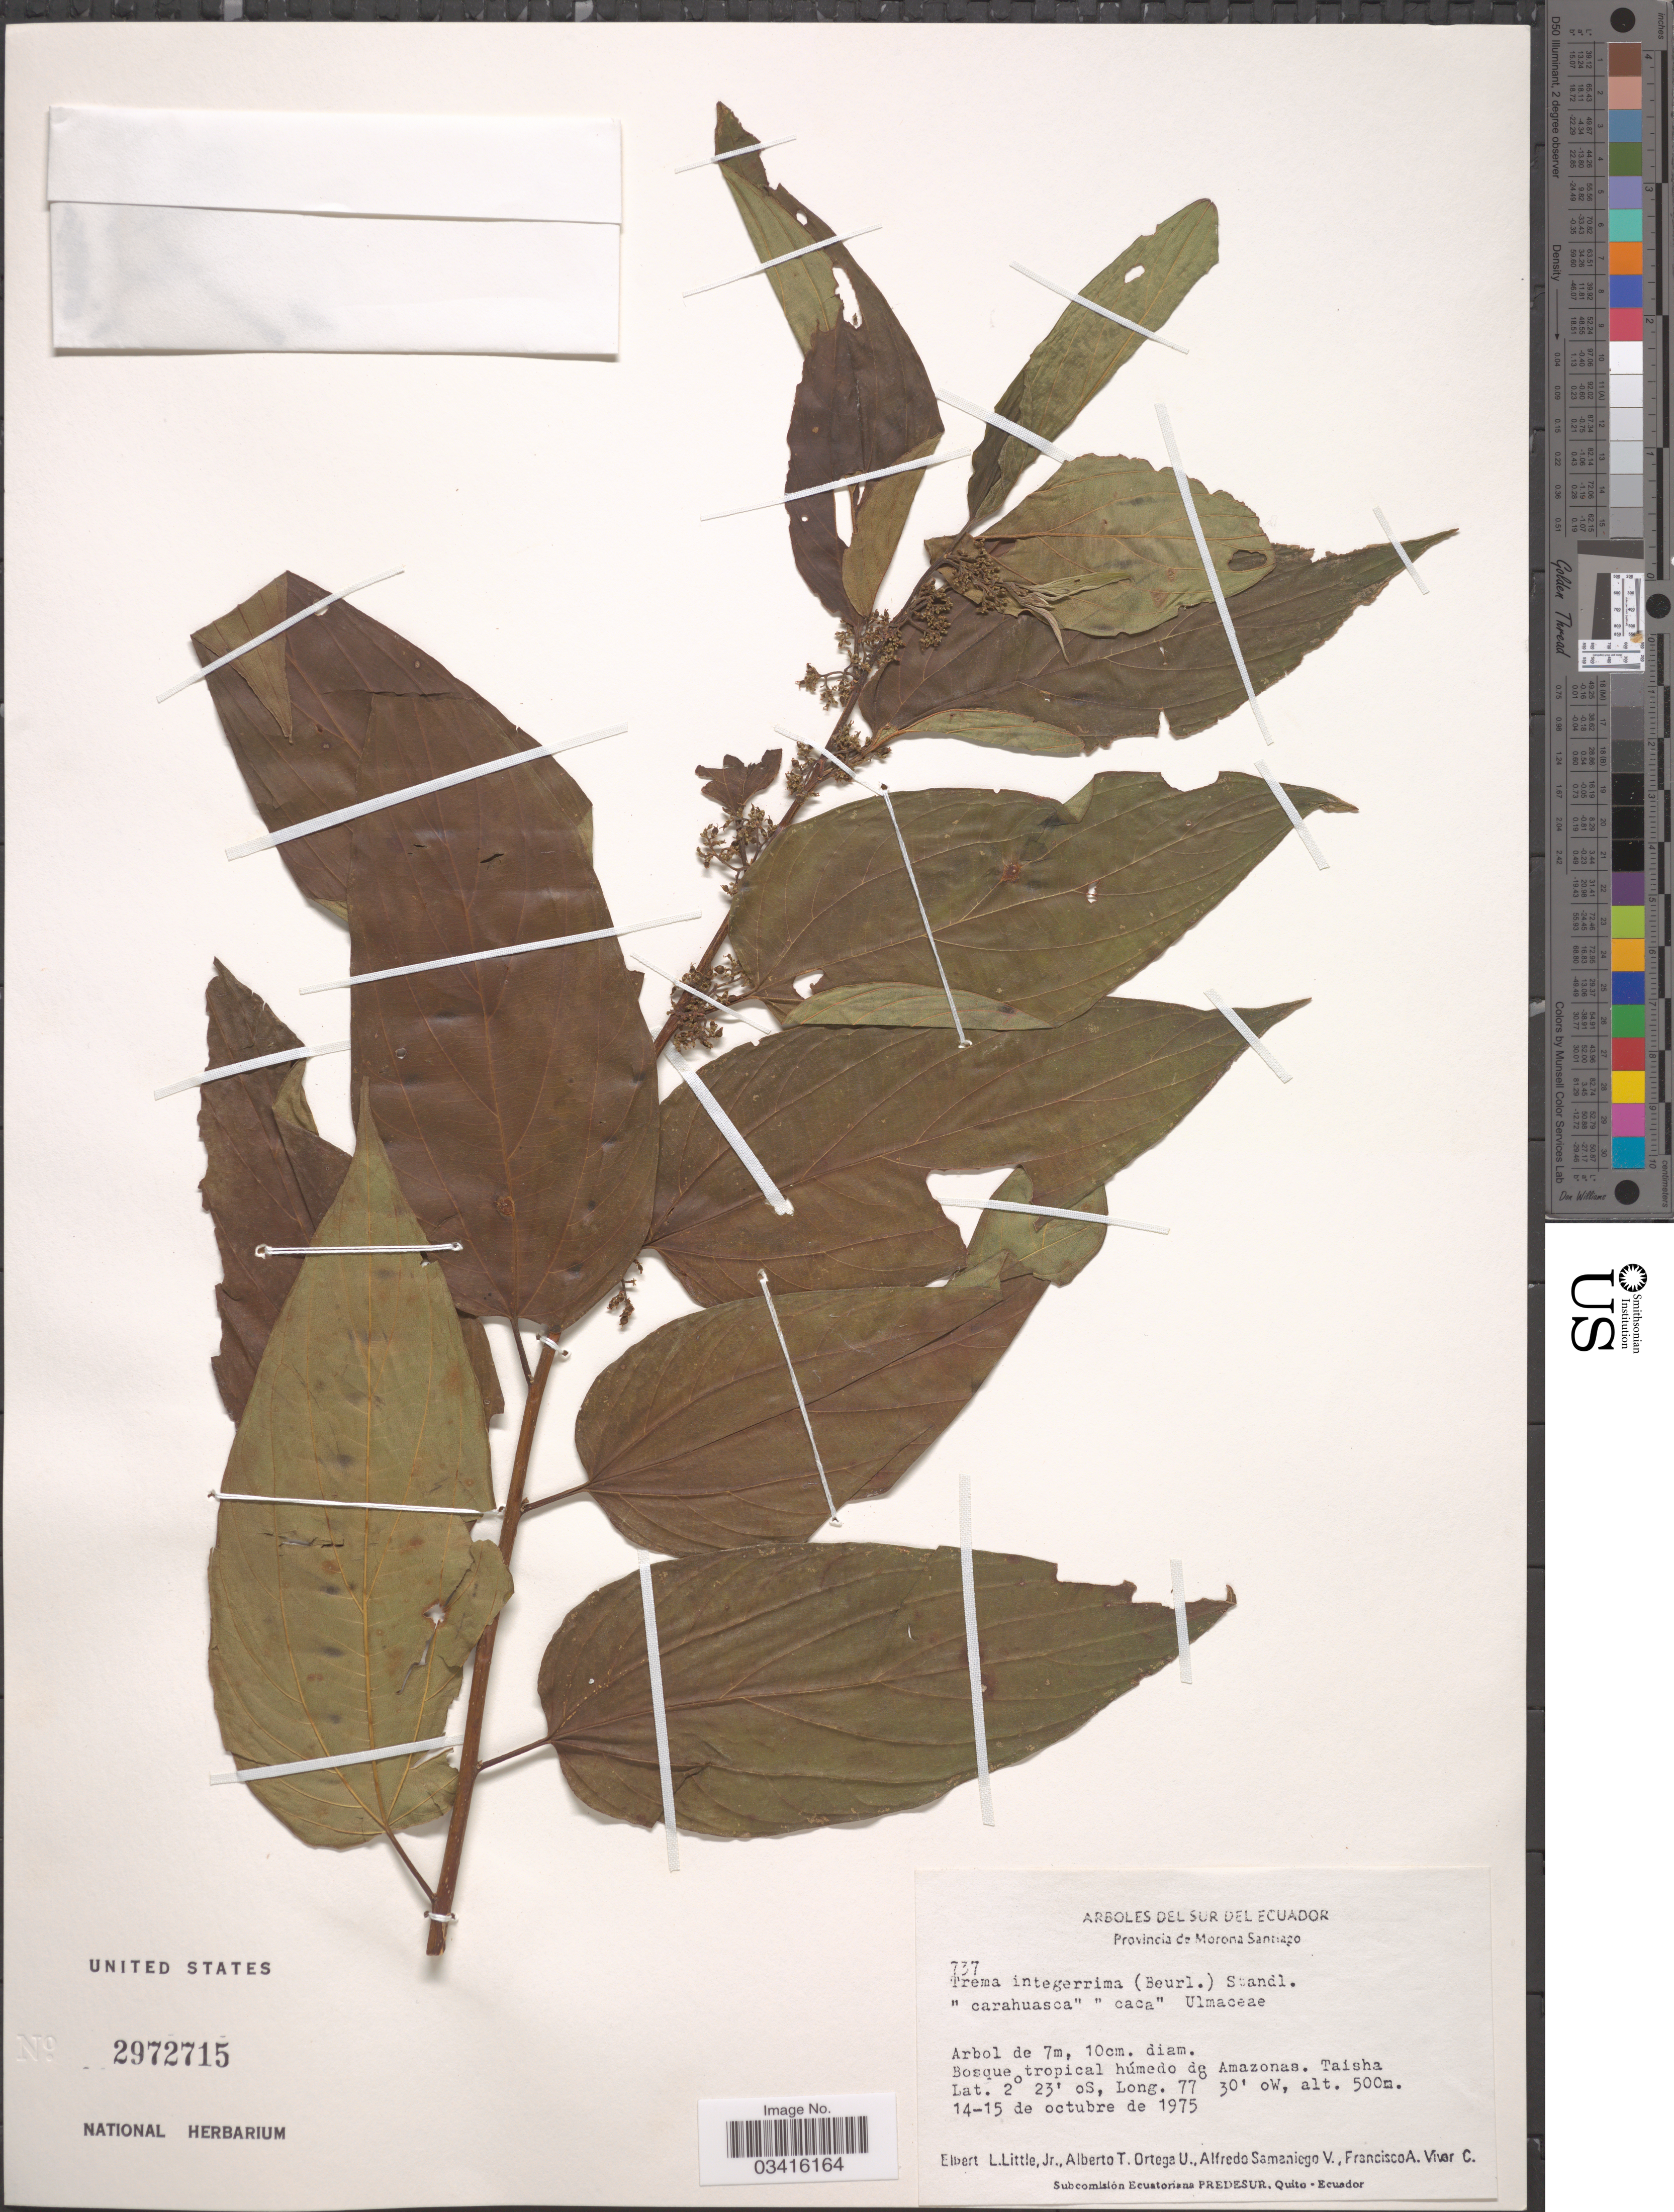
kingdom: Plantae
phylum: Tracheophyta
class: Magnoliopsida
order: Rosales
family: Cannabaceae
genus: Trema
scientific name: Trema integerrimum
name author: (Beurl.) Standl.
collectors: E. L. Little, A. T. Ortega U., A. V. Samaniego & F. A. Vivar C.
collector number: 737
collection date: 1975-10-14/1975-10-15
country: Ecuador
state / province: Morona-Santiago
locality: Sur del Ecuador. Amazonas. Taisha.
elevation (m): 500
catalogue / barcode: US 2972715